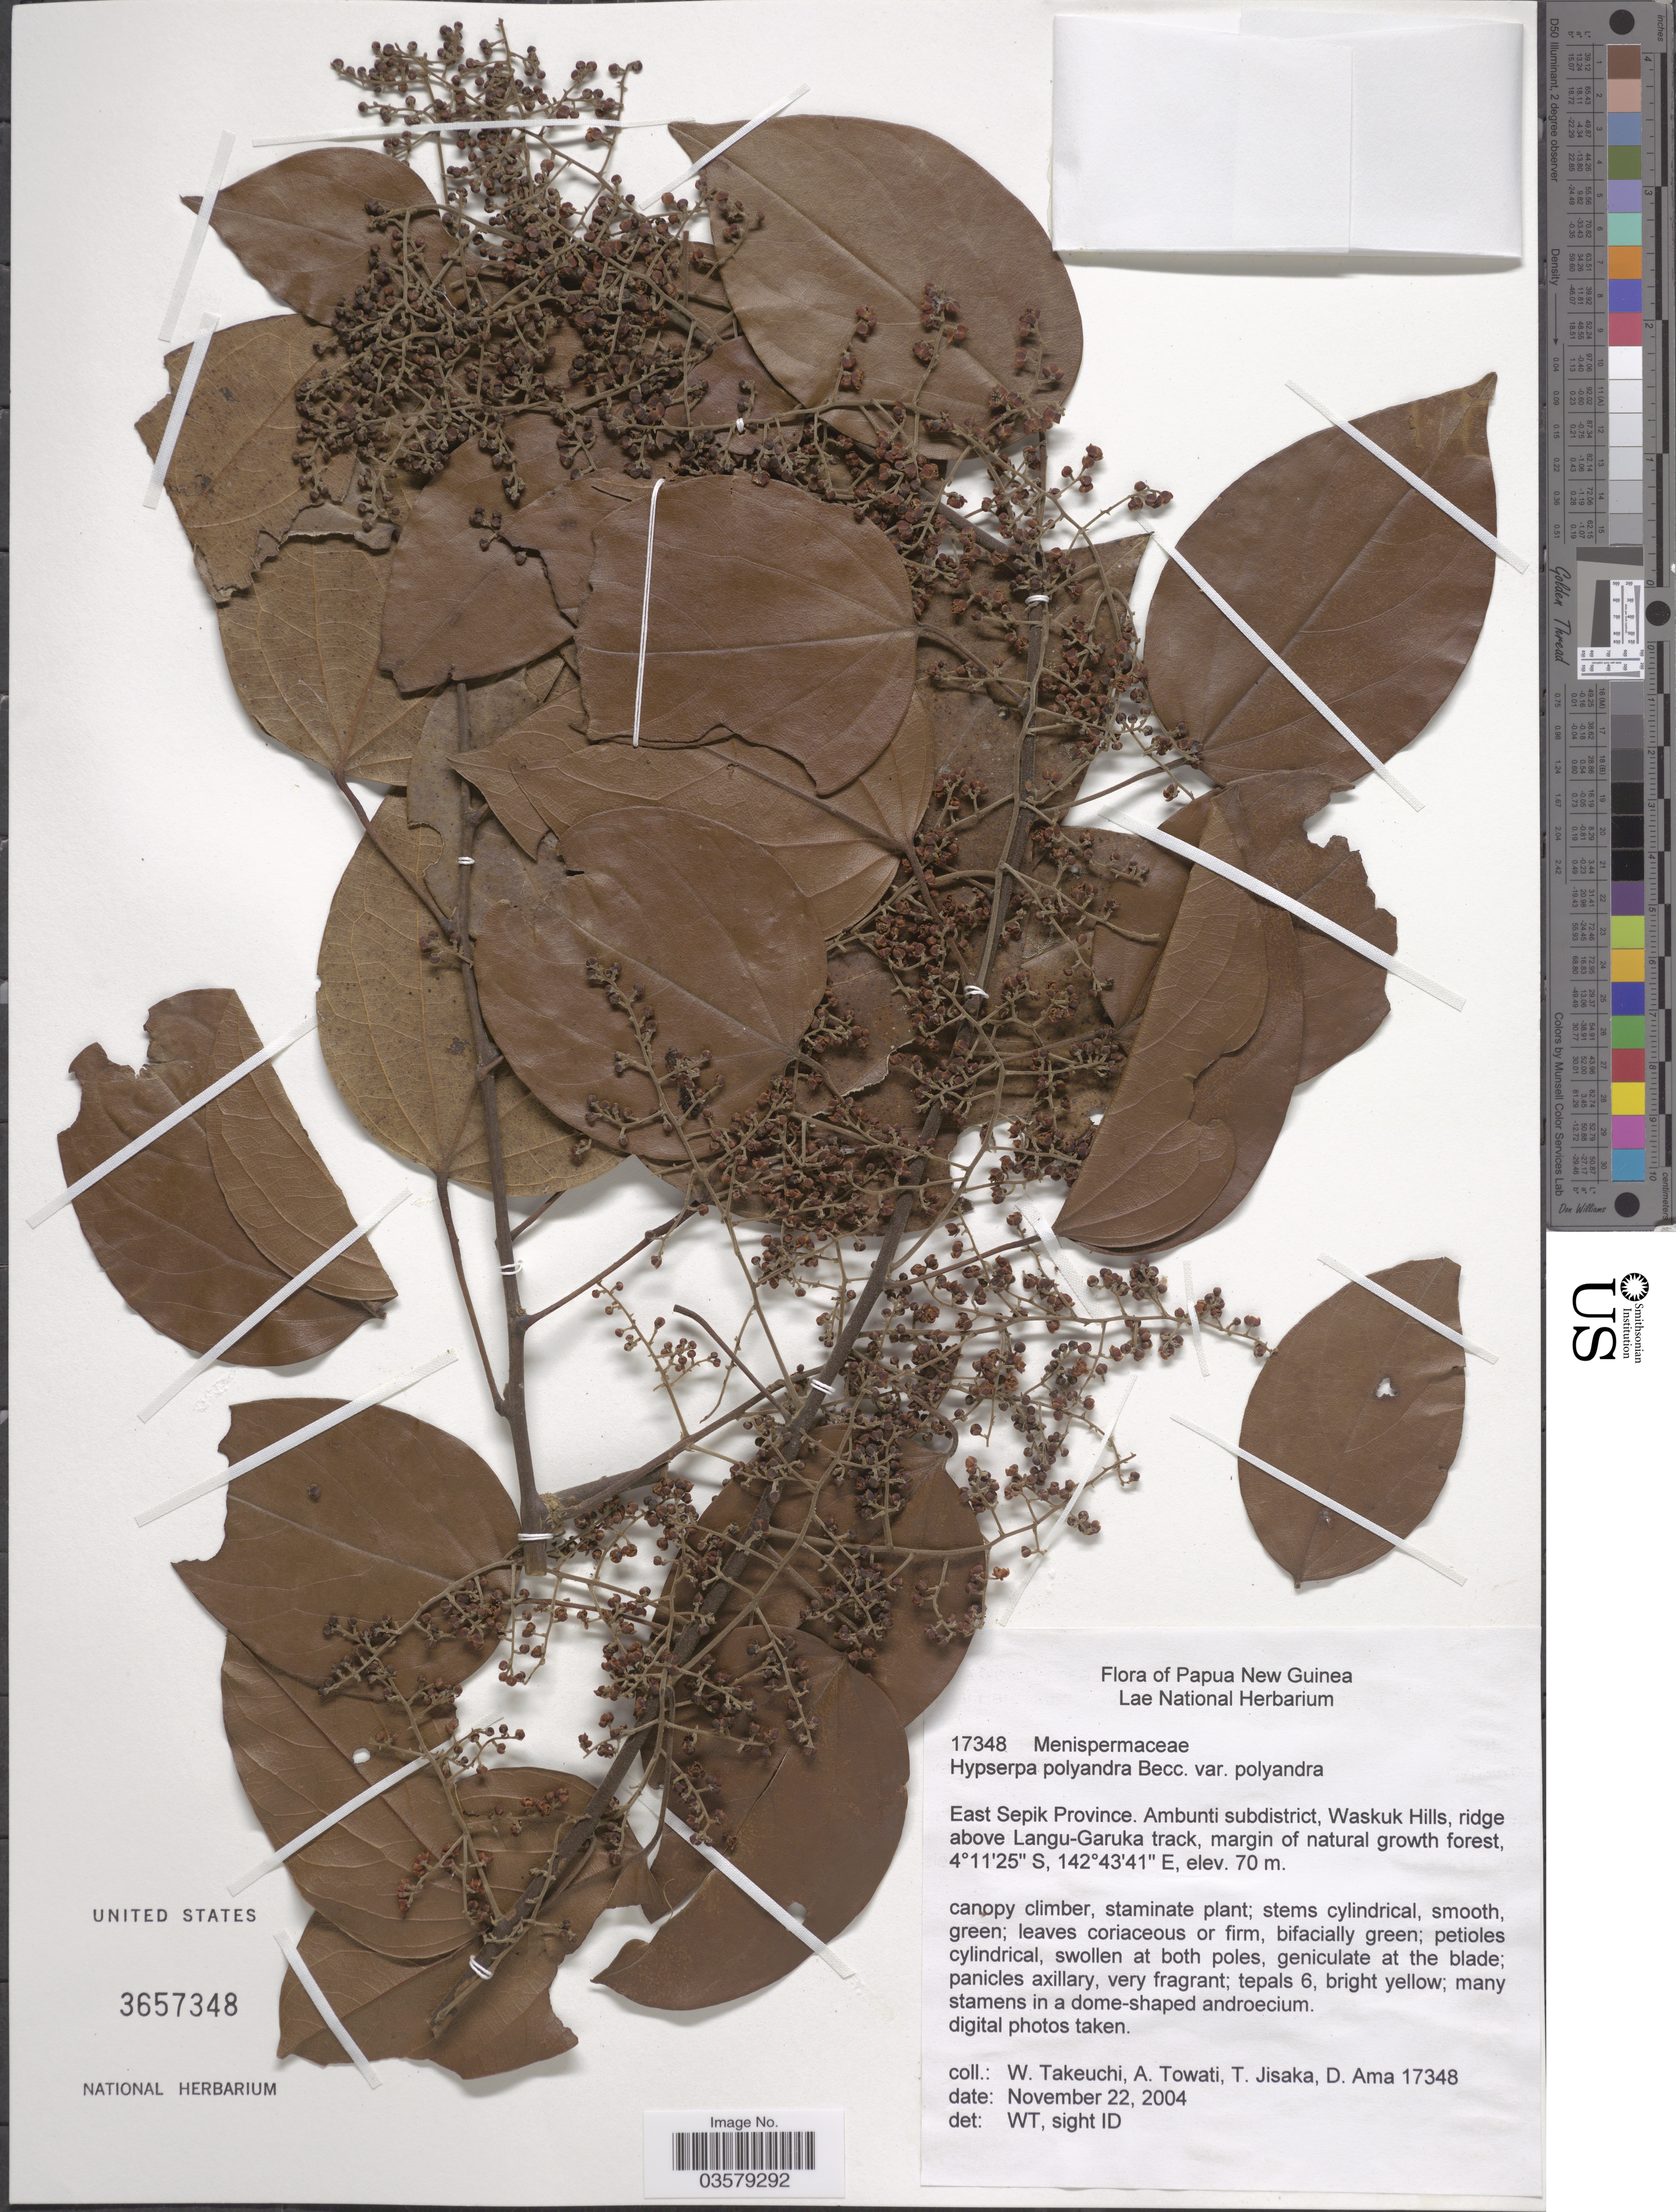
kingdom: Plantae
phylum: Tracheophyta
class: Magnoliopsida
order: Ranunculales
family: Menispermaceae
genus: Hypserpa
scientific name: Hypserpa polyandra var. polyandra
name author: Becc.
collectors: W. Takeuchi, A. Towati, T. Jisaka & D. Ama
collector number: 17348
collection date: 2004-11-22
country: Papua New Guinea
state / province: East Sepik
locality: Ambunti subdistrict, Waskuk Hills, ridge above Langu-Garuka track.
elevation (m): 70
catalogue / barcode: US 3657348